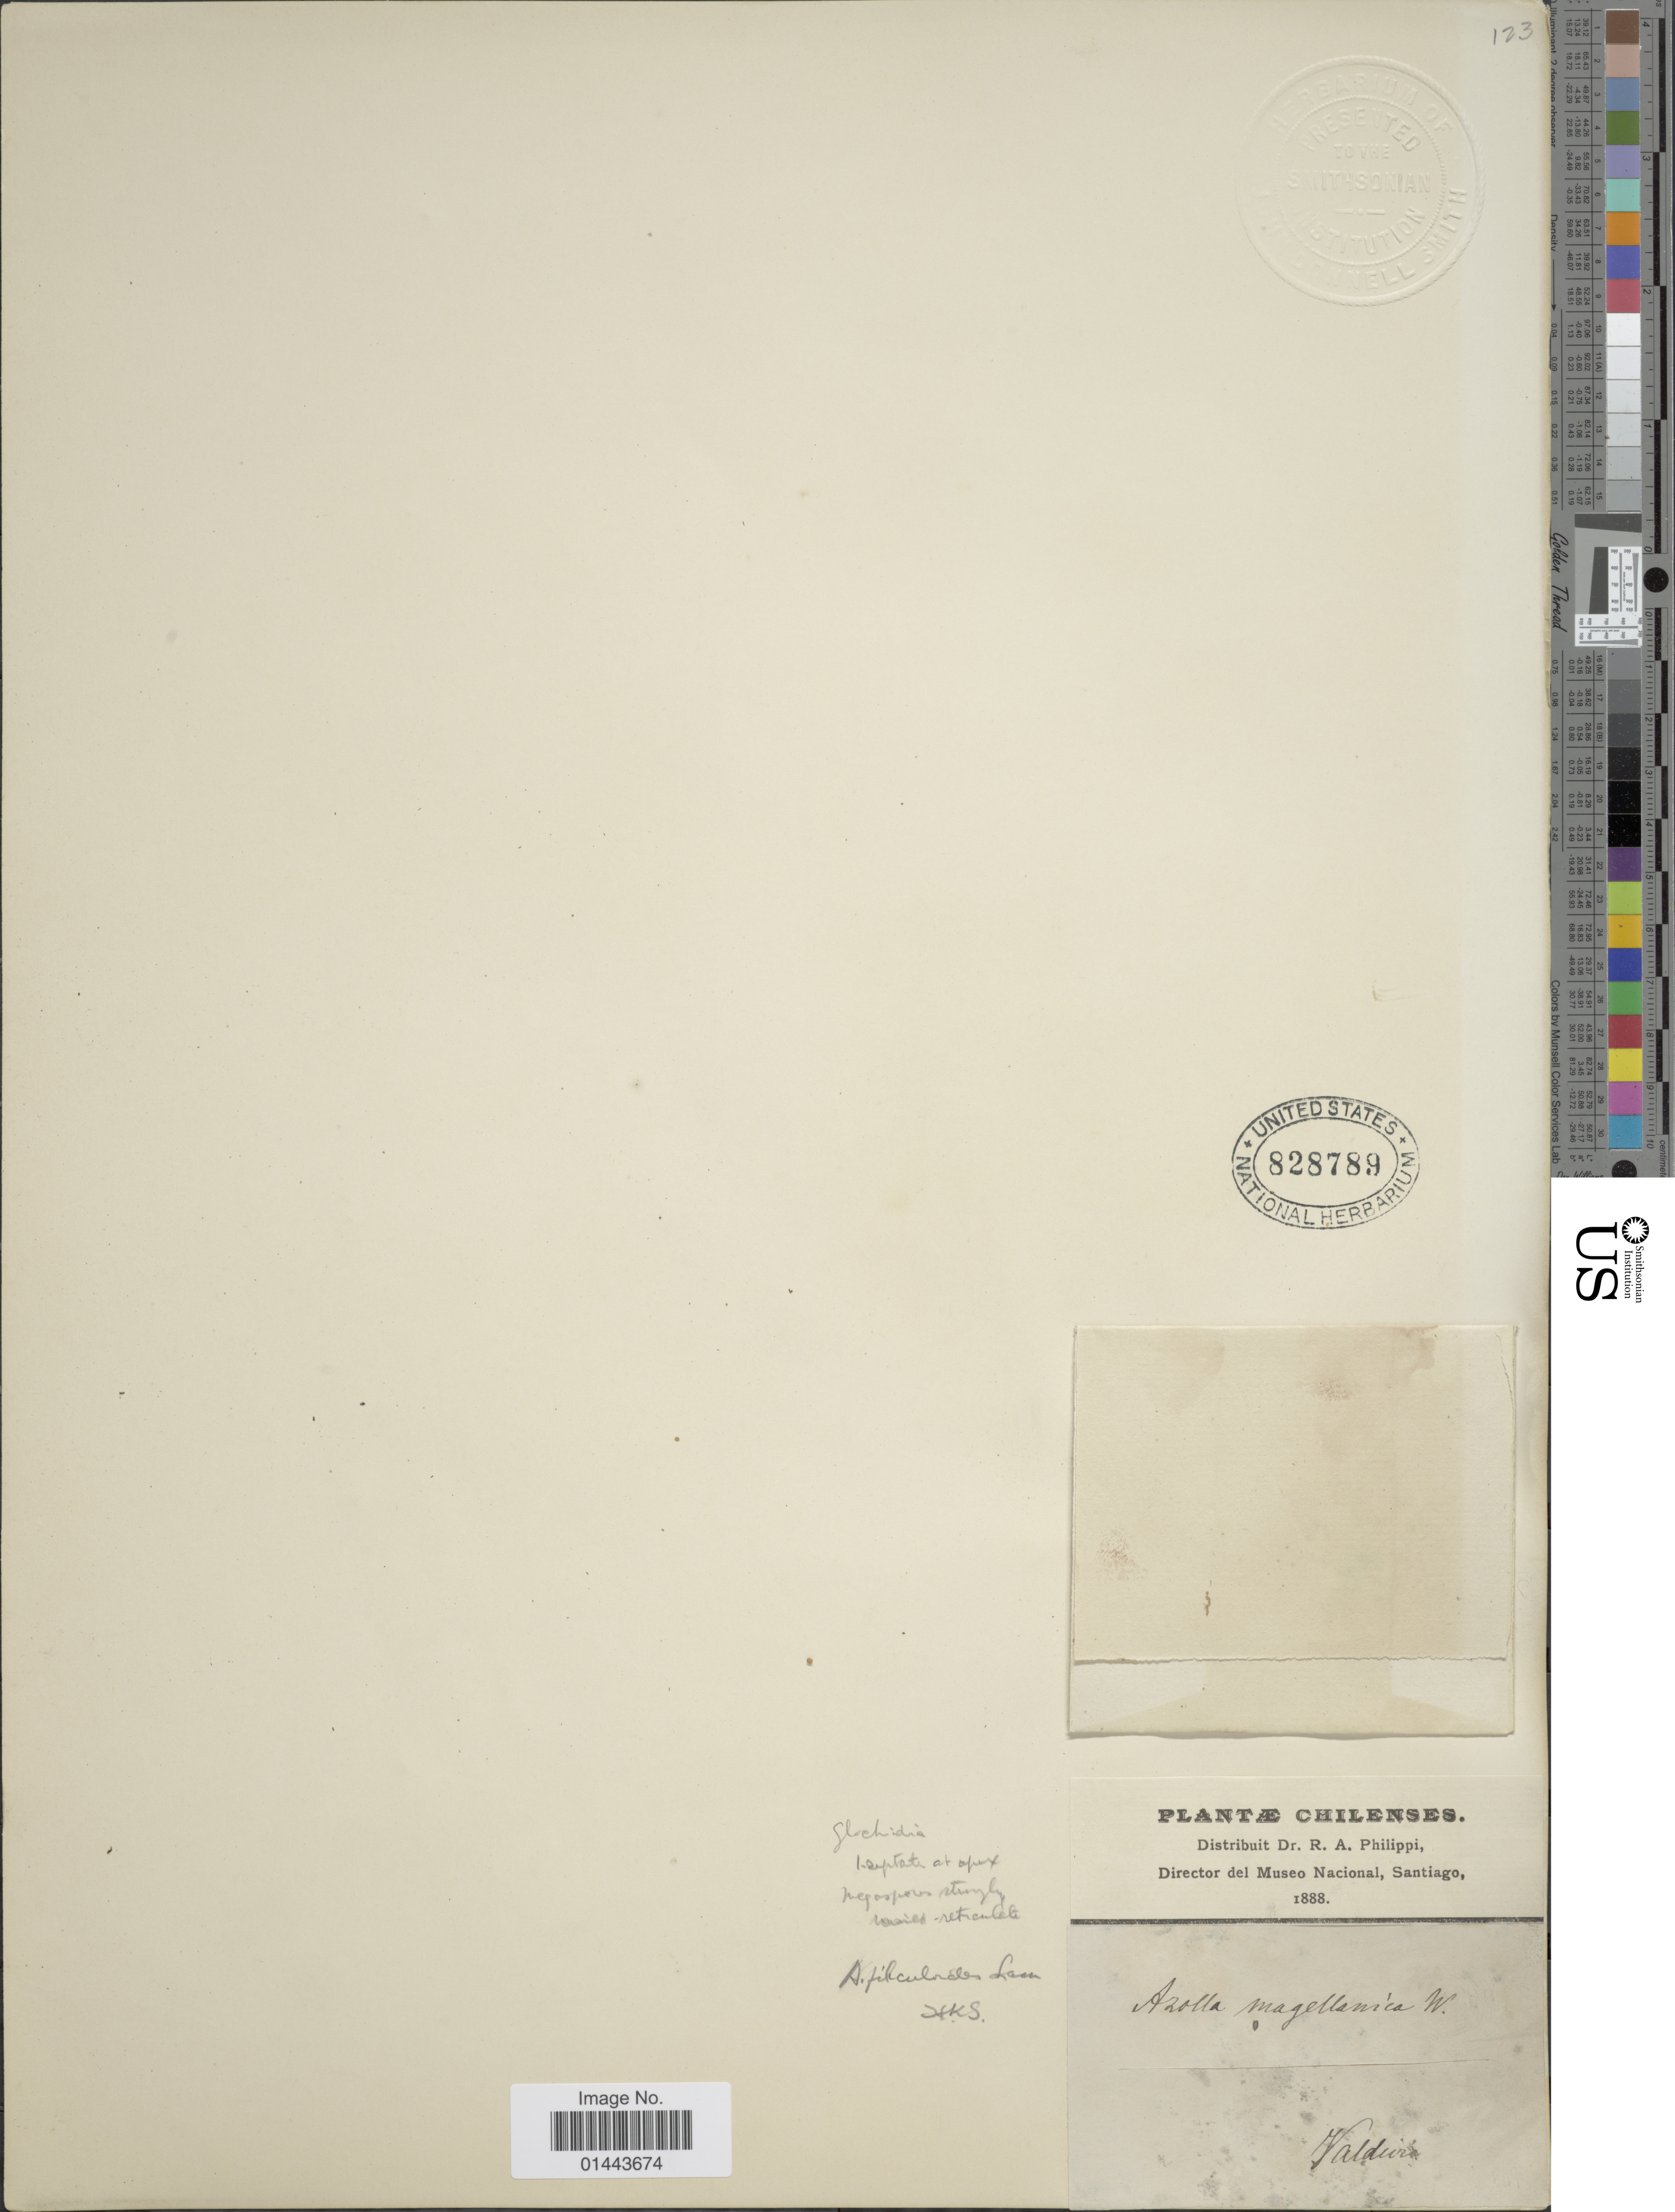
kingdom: Plantae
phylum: Tracheophyta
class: Polypodiopsida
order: Salviniales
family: Salviniaceae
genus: Azolla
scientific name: Azolla filiculoides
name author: Lam.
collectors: R. A. Philippi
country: Chile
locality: Valdivia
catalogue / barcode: US 828789